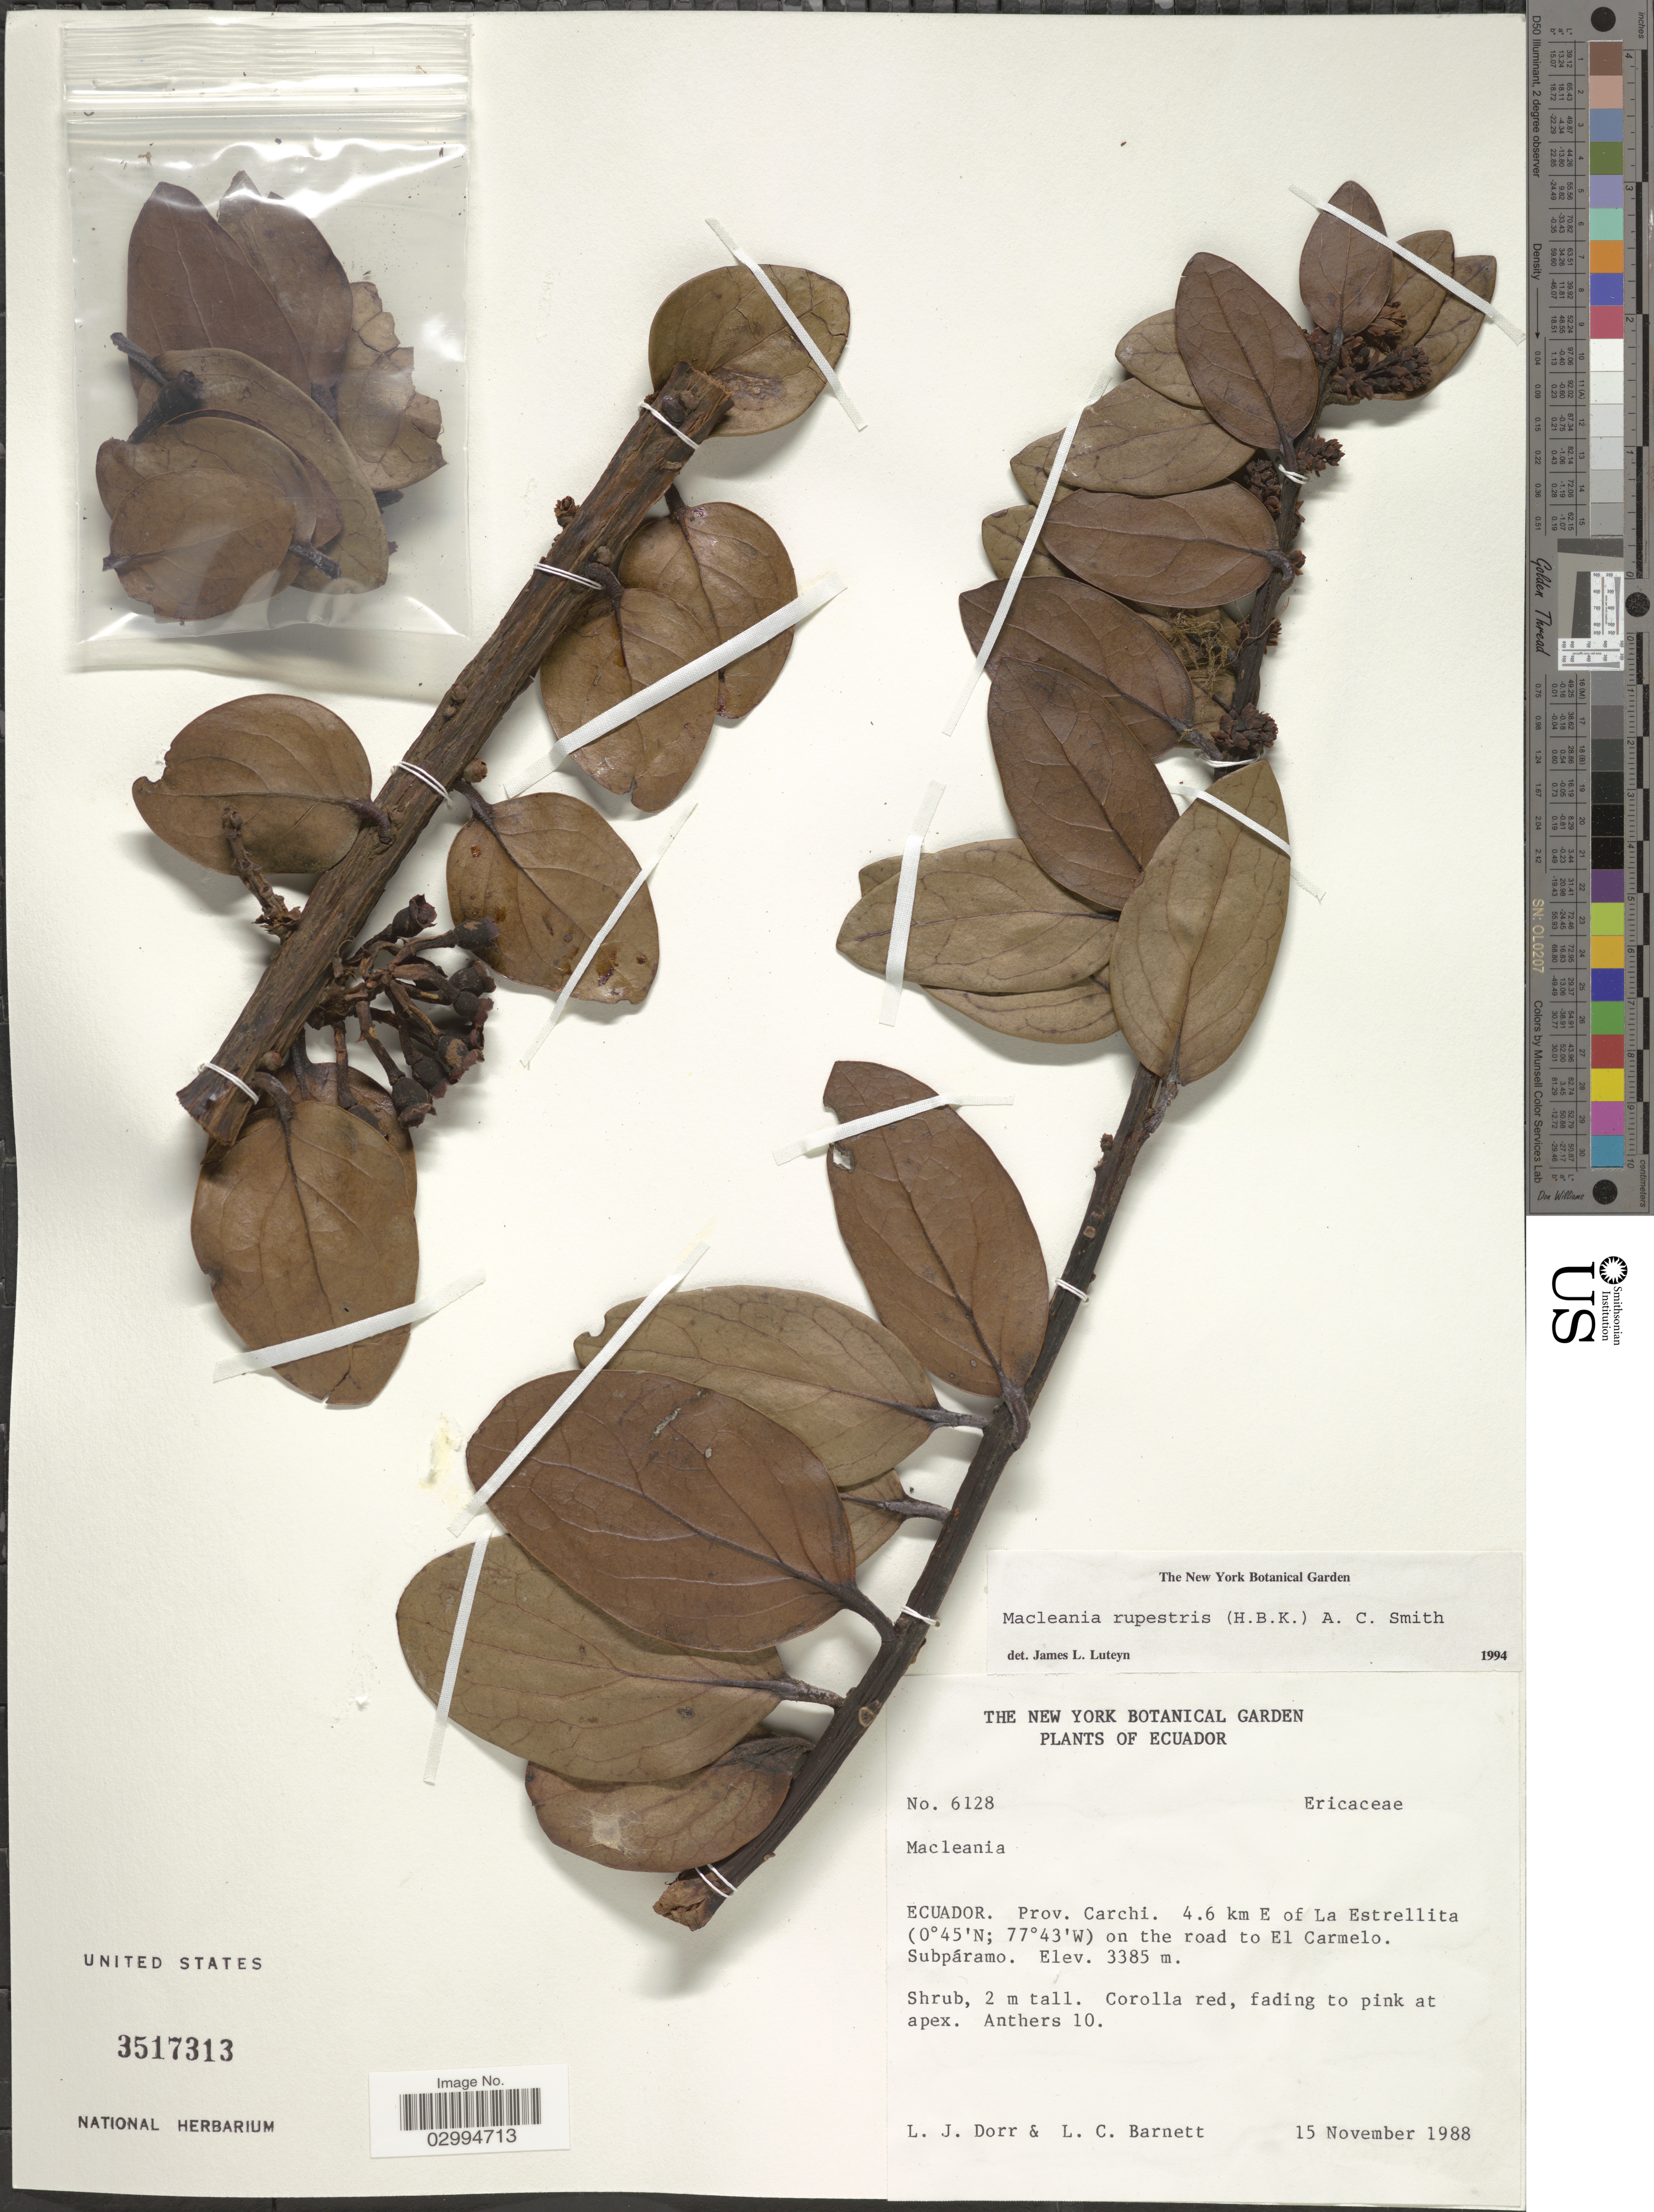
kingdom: Plantae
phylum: Tracheophyta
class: Magnoliopsida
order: Ericales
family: Ericaceae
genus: Macleania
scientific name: Macleania rupestris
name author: (Kunth) A.C. Sm.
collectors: L. J. Dorr & L. C. Barnett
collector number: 6128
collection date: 1988-11-15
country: Ecuador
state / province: Carchi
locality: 4.6 km E of La Estrellita on the road to El Carmelo.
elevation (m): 3385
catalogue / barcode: US 3517313